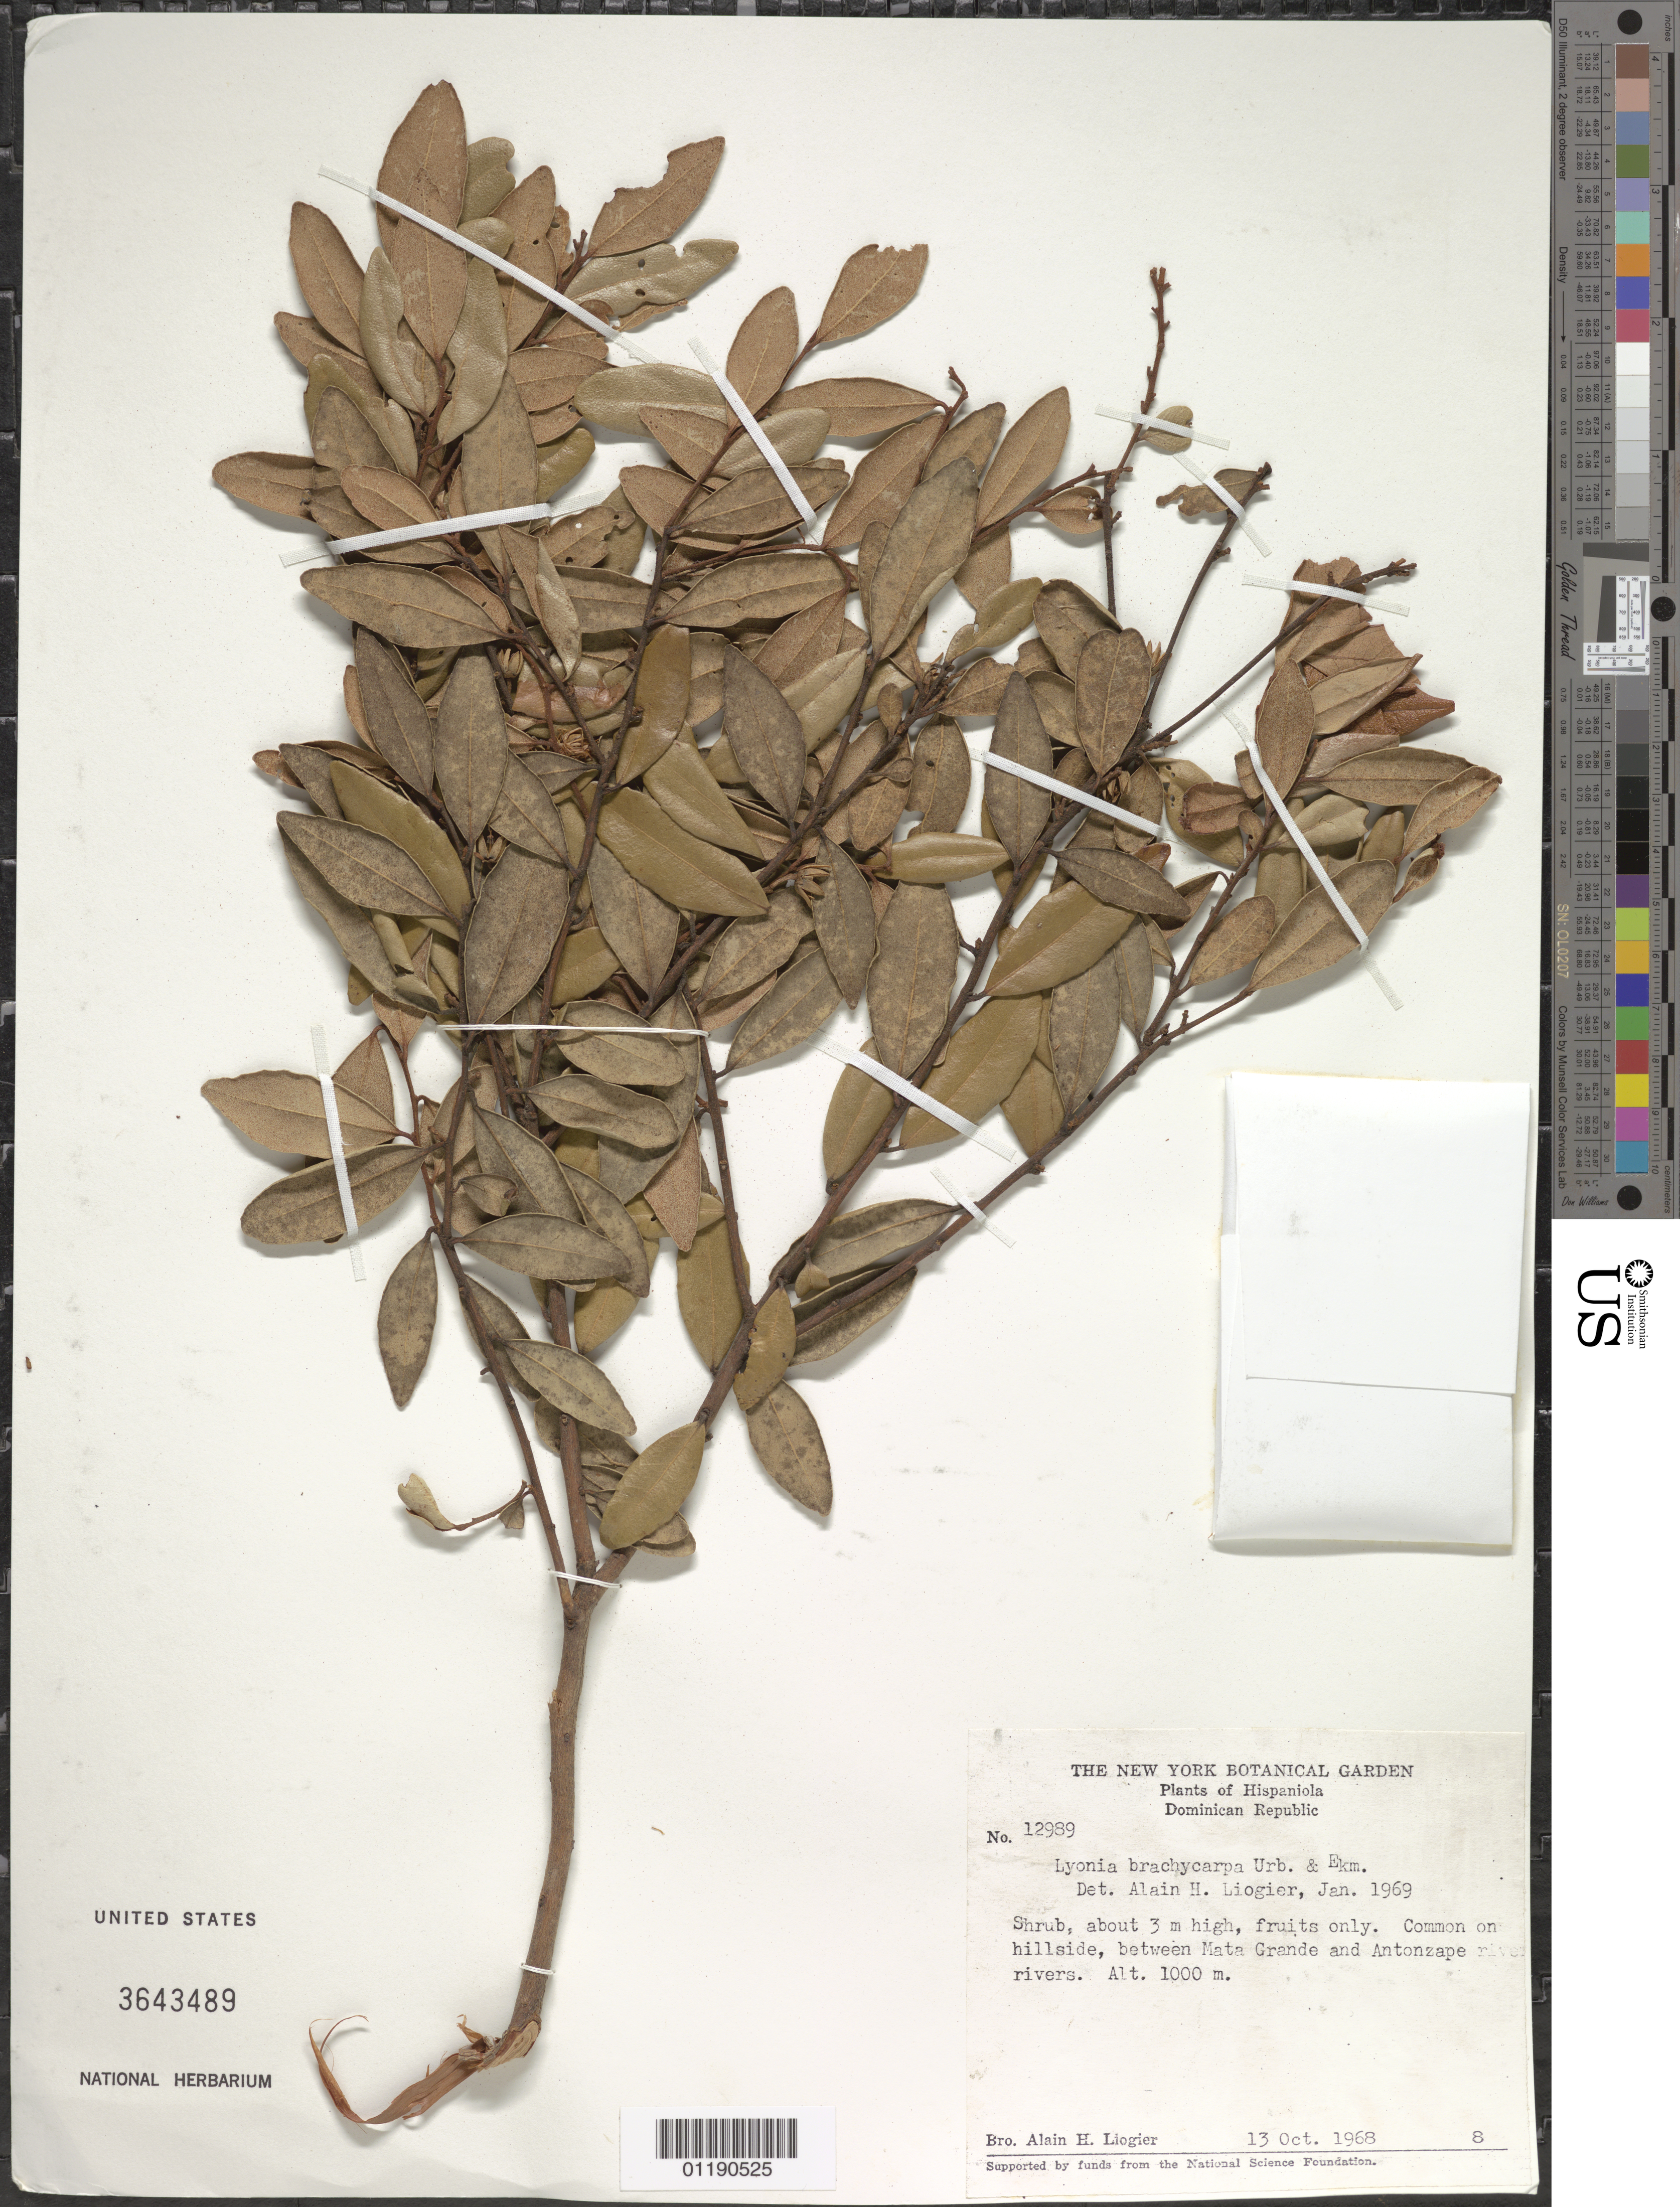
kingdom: Plantae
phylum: Tracheophyta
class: Magnoliopsida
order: Ericales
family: Ericaceae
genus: Lyonia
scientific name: Lyonia brachycarpa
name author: Urb. & Ekman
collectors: A. H. Liogier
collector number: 12989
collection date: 1968-10-13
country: Dominican Republic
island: Hispaniola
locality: Between Mata Grande and Antonzape rivers.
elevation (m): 1000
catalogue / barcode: US 3643489